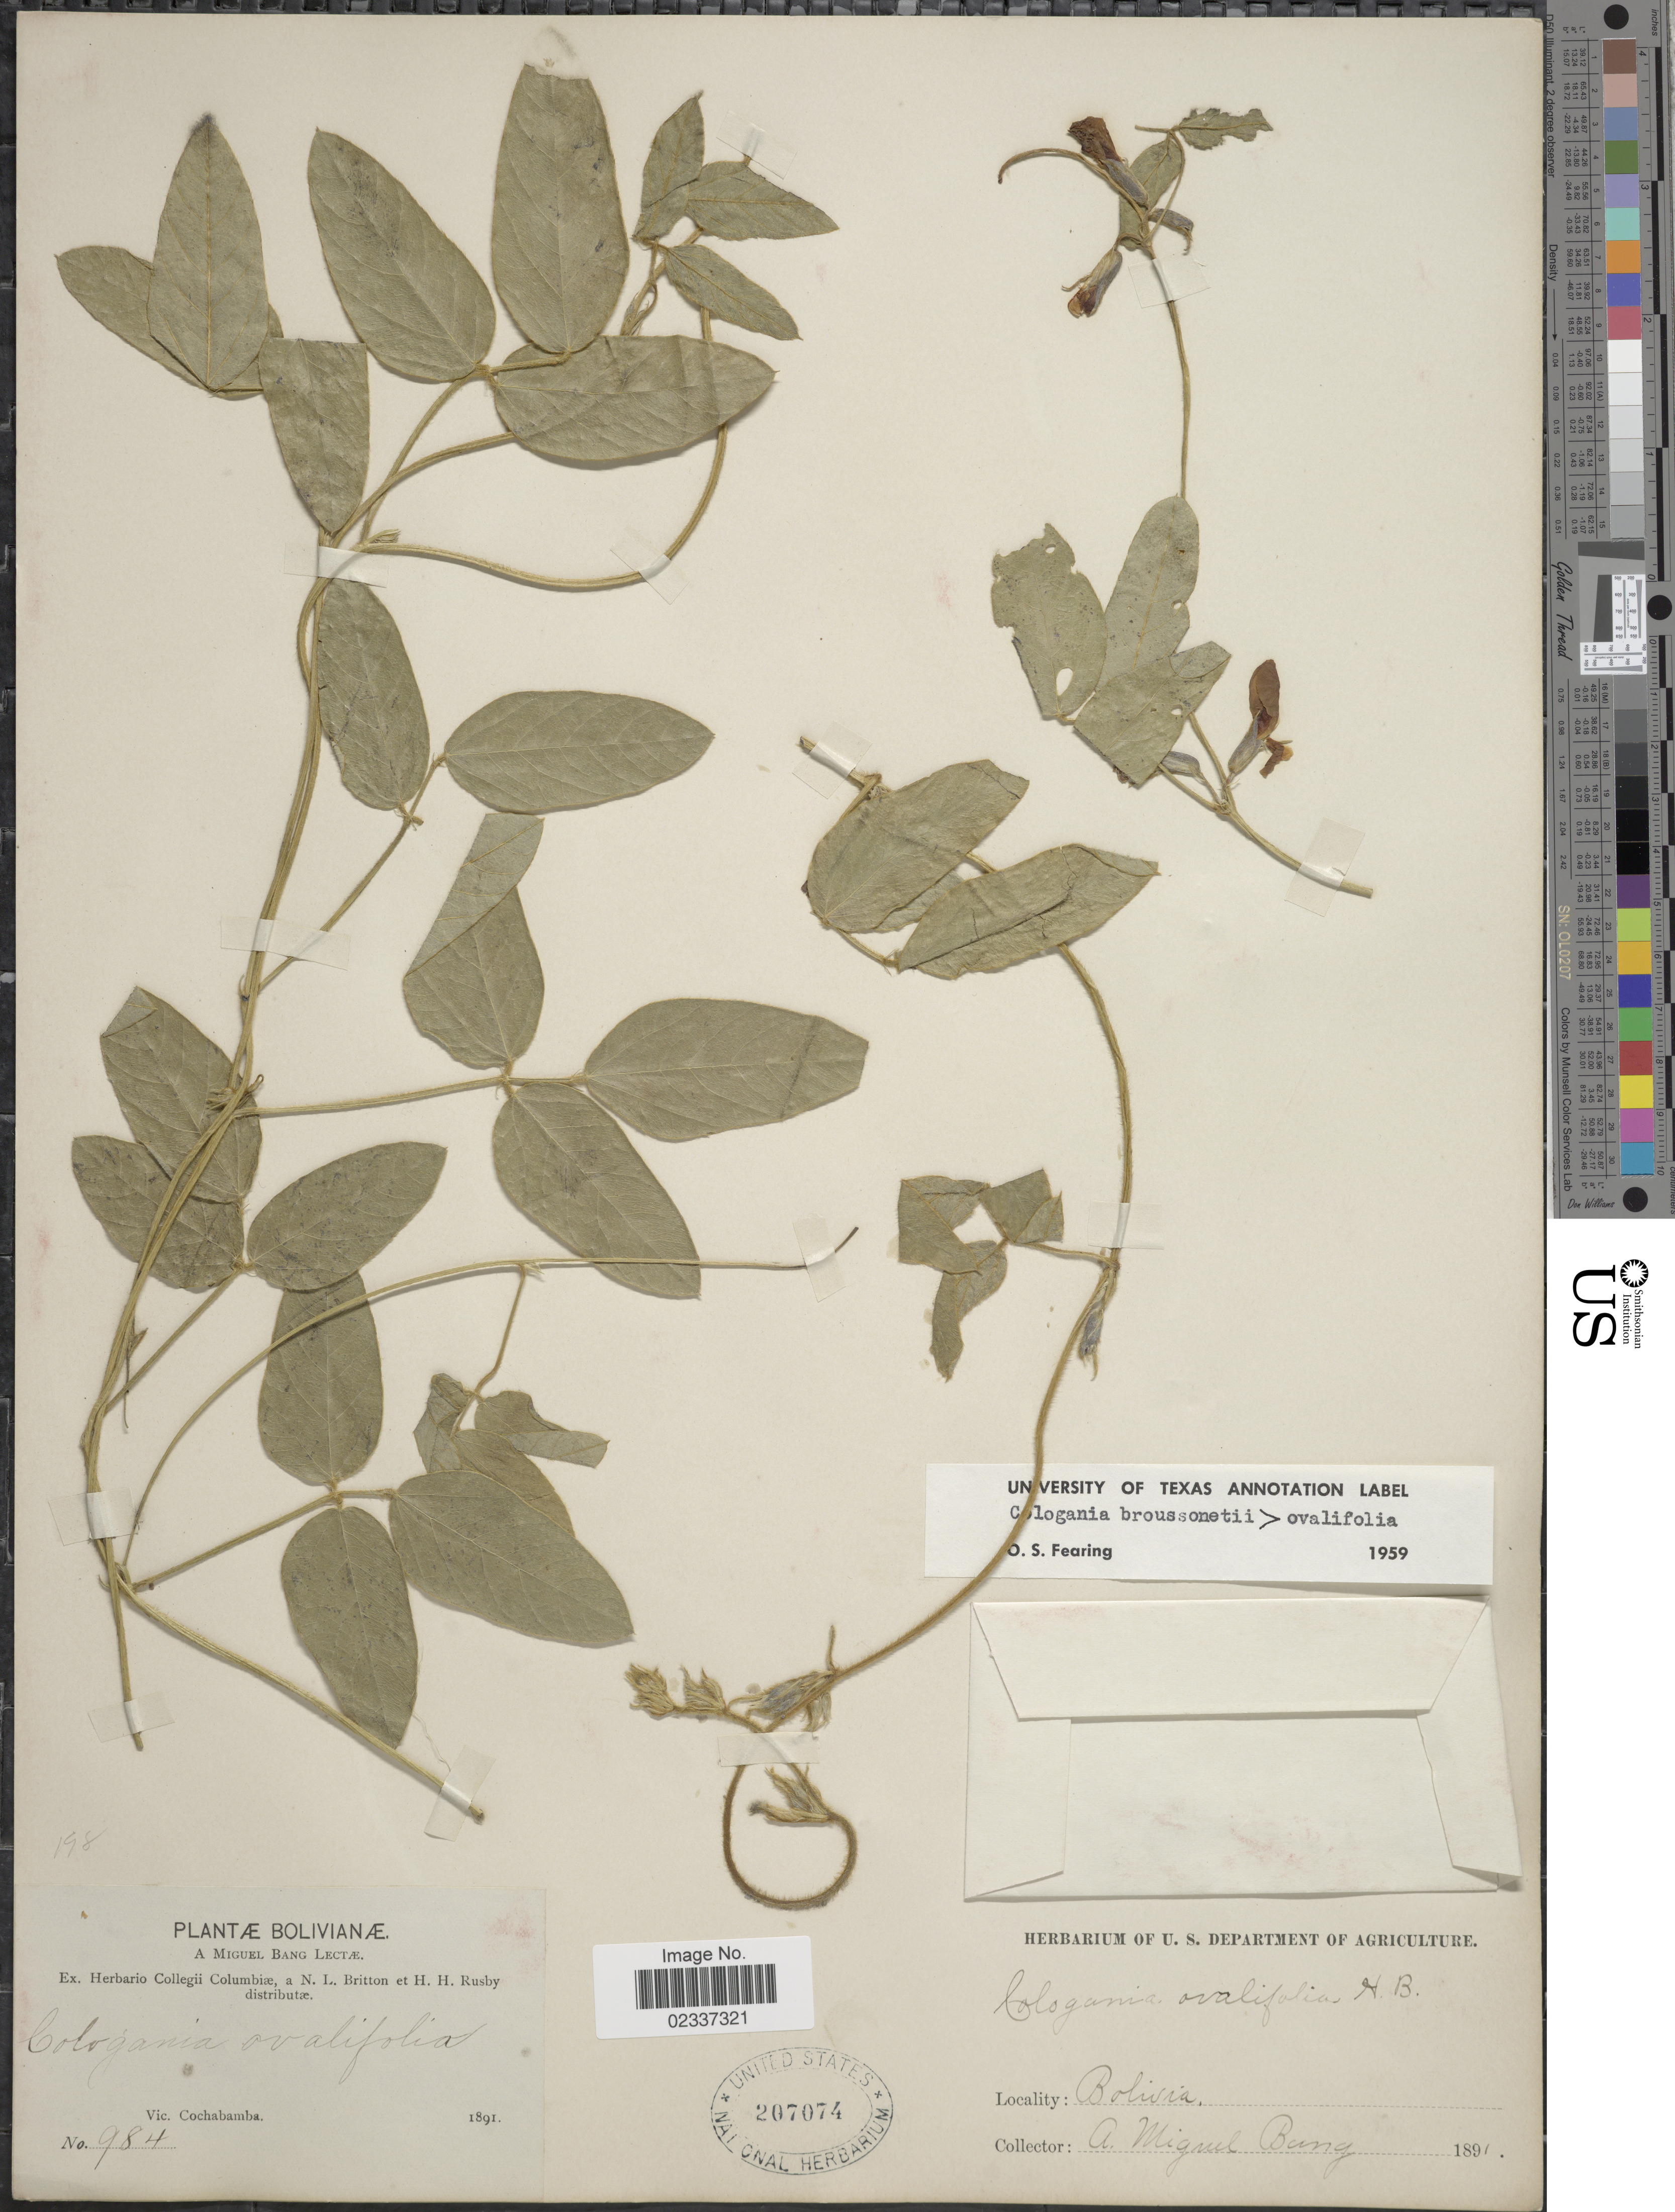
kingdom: Plantae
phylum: Tracheophyta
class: Magnoliopsida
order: Fabales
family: Fabaceae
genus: Cologania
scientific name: Cologania broussonetii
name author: (Balb.) DC.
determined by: Fearing, O. S.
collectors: M. Bang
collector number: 984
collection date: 1891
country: Bolivia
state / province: Cochabamba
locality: Vic. Cochabamba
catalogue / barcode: US 207074